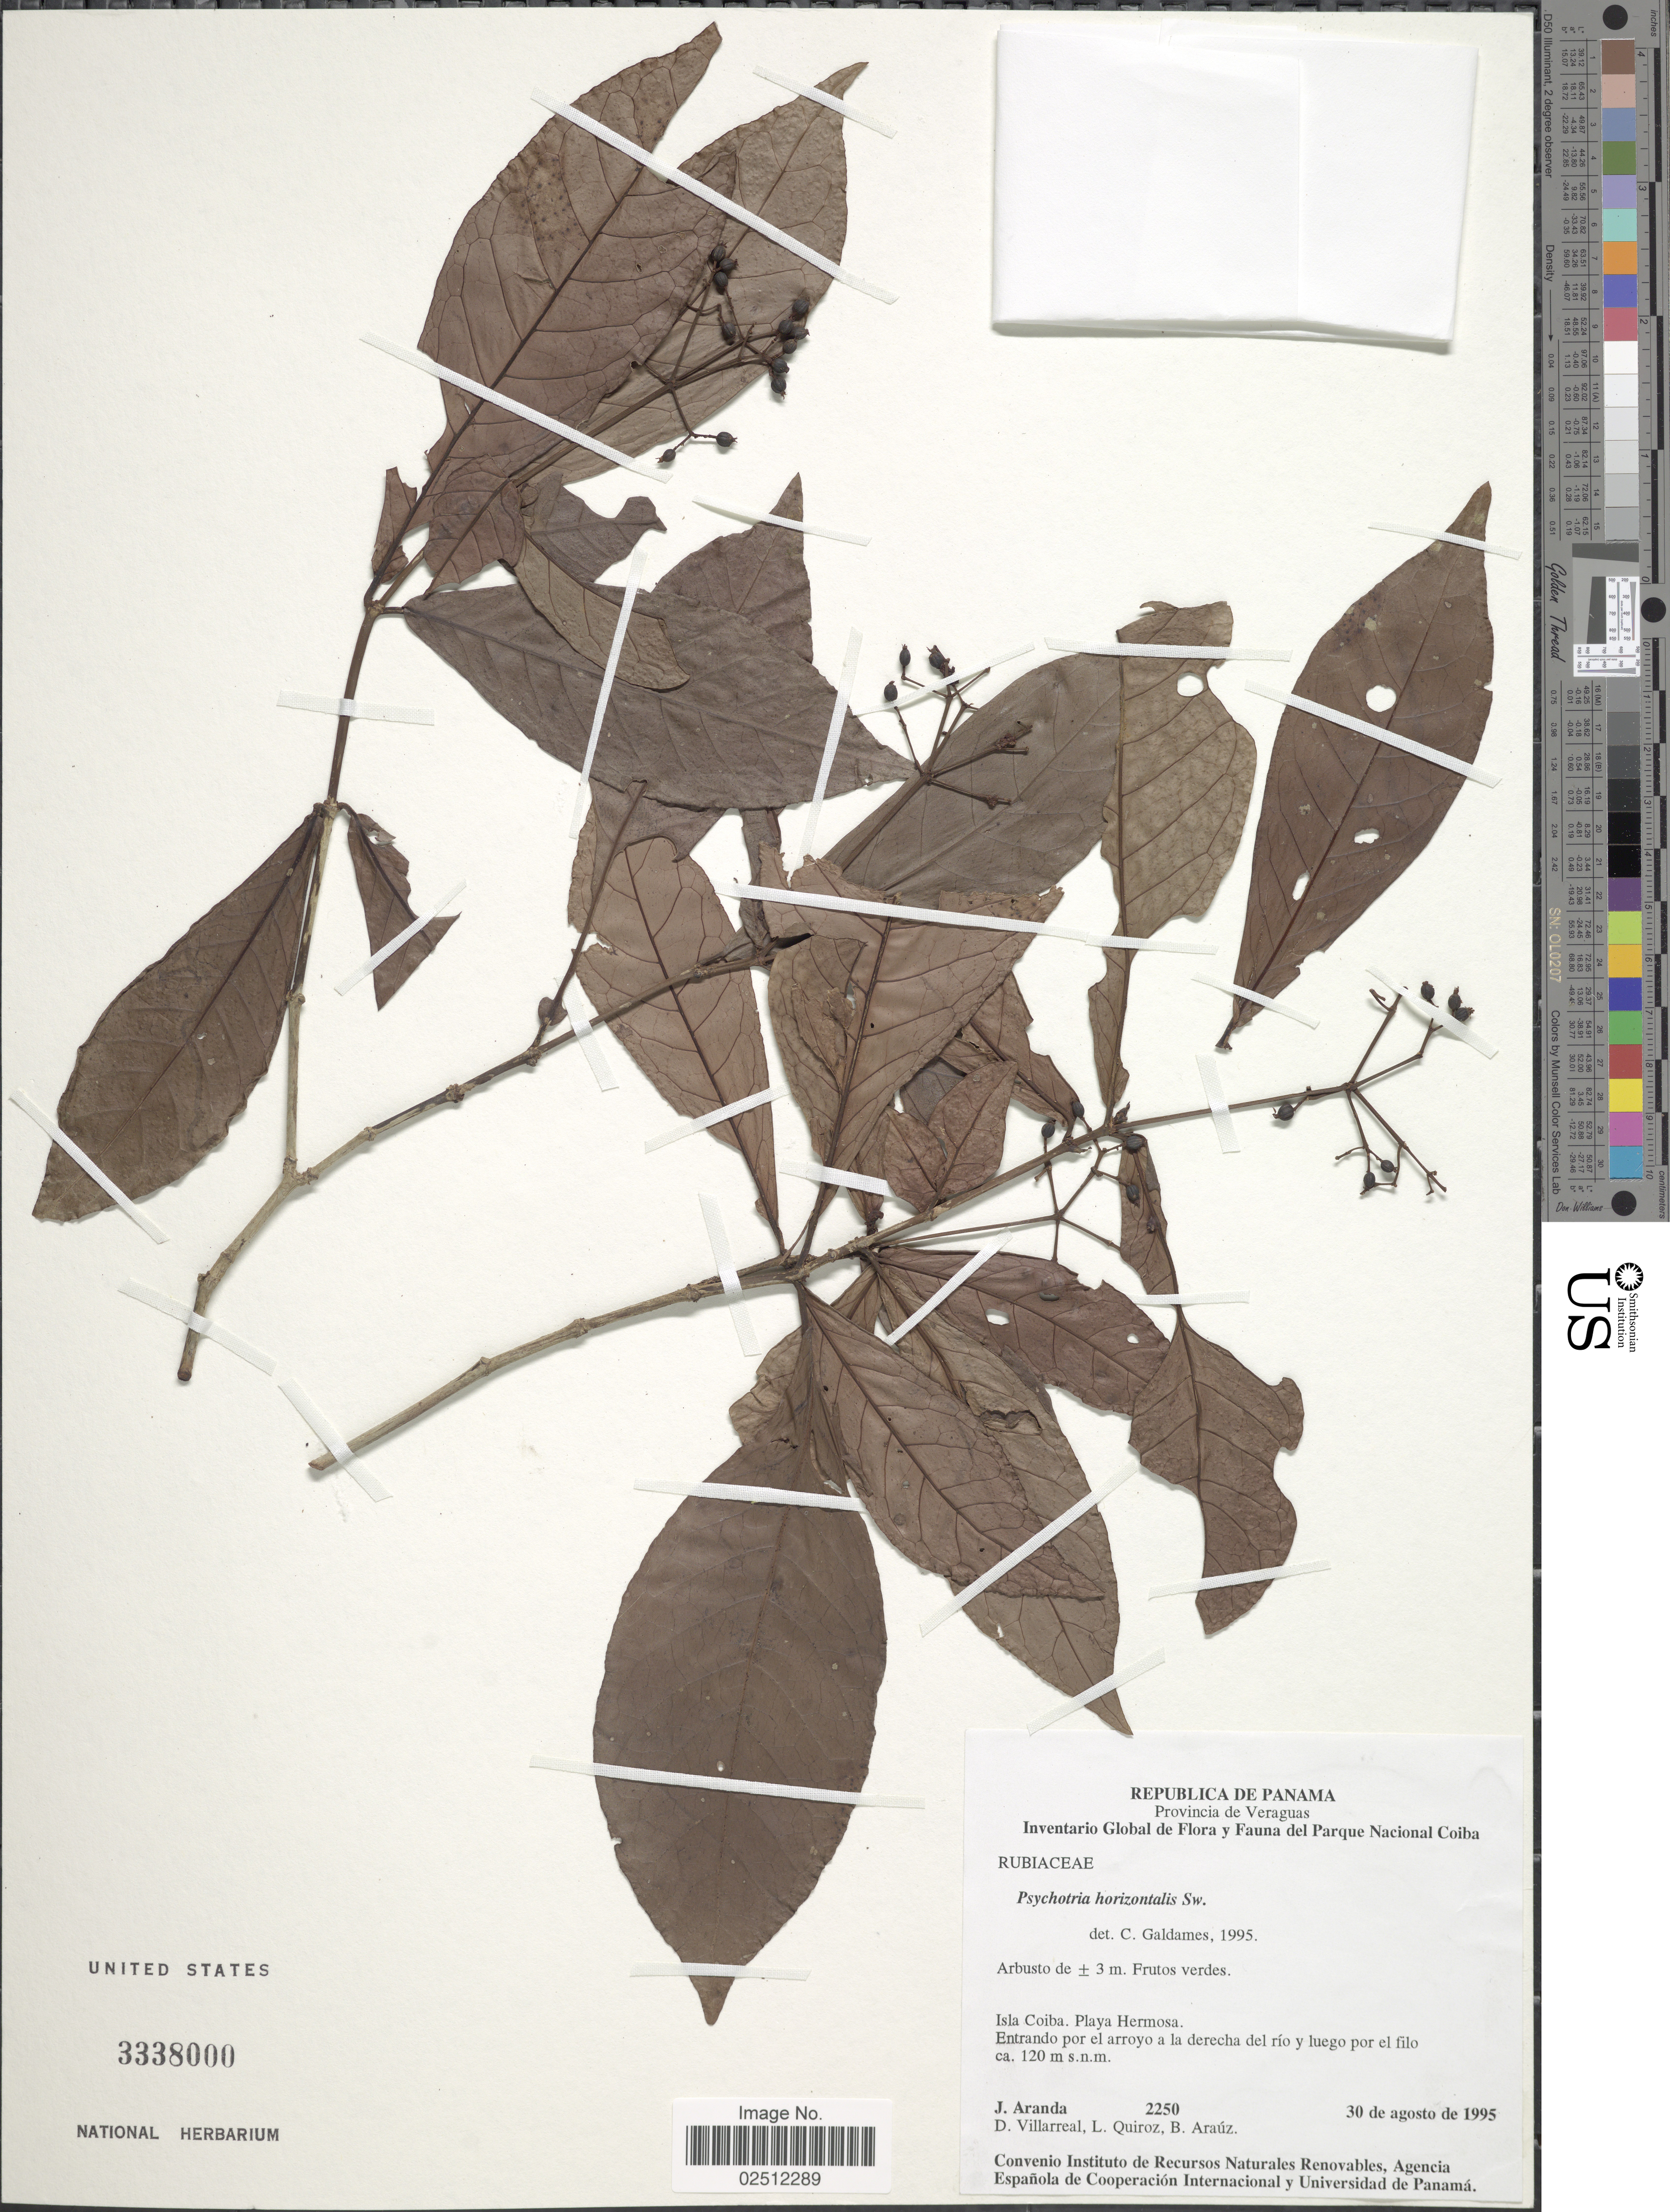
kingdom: Plantae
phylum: Tracheophyta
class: Magnoliopsida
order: Gentianales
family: Rubiaceae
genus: Psychotria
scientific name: Psychotria horizontalis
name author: Sw.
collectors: J. Aranda, D. Villareal, L. Quiroz & B. Araúz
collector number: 2250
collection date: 1995-08-30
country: Panama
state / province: Veraguas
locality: Isla Coiba. Playa Hermosa. Entrado por el arroyo a la derecha del río y luego por el filo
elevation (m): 120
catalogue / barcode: US 3338000